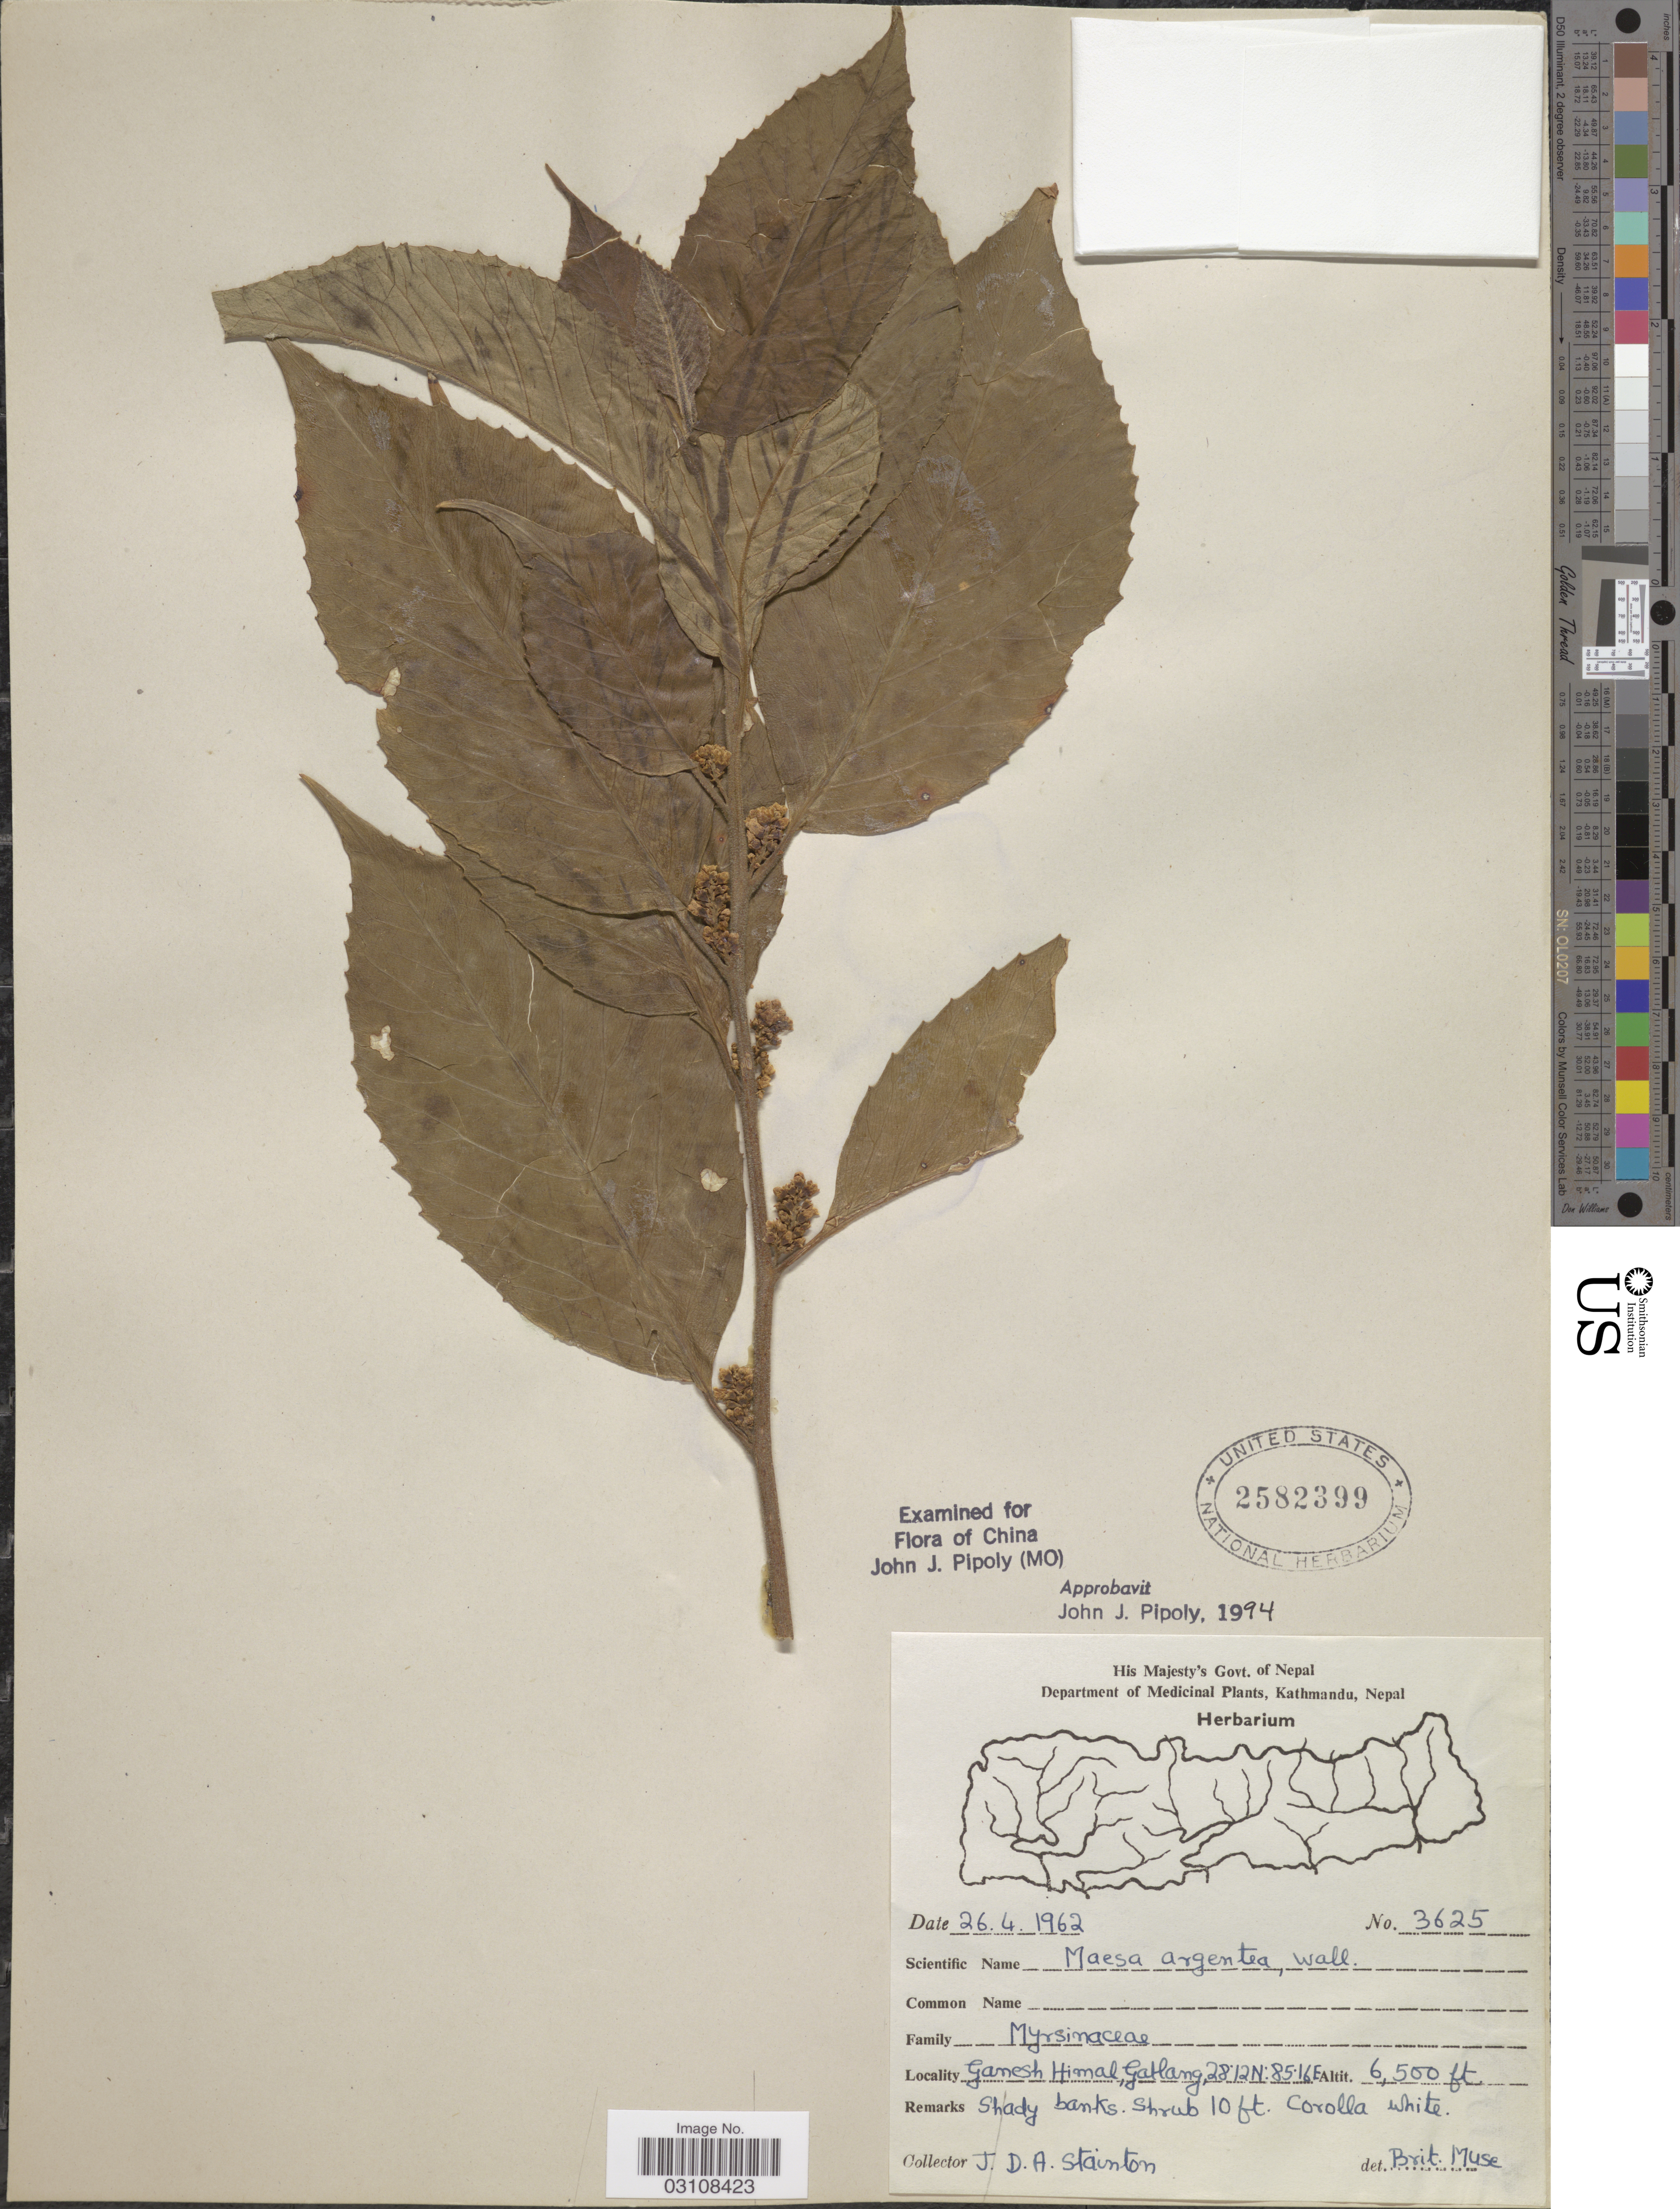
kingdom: Plantae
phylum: Tracheophyta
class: Magnoliopsida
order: Ericales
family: Primulaceae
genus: Maesa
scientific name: Maesa argentea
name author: Wall.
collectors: J. Stainton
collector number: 3625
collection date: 1962-04-26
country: Nepal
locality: Ganesh Himal, Gatlang.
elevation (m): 1981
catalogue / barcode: US 2582399